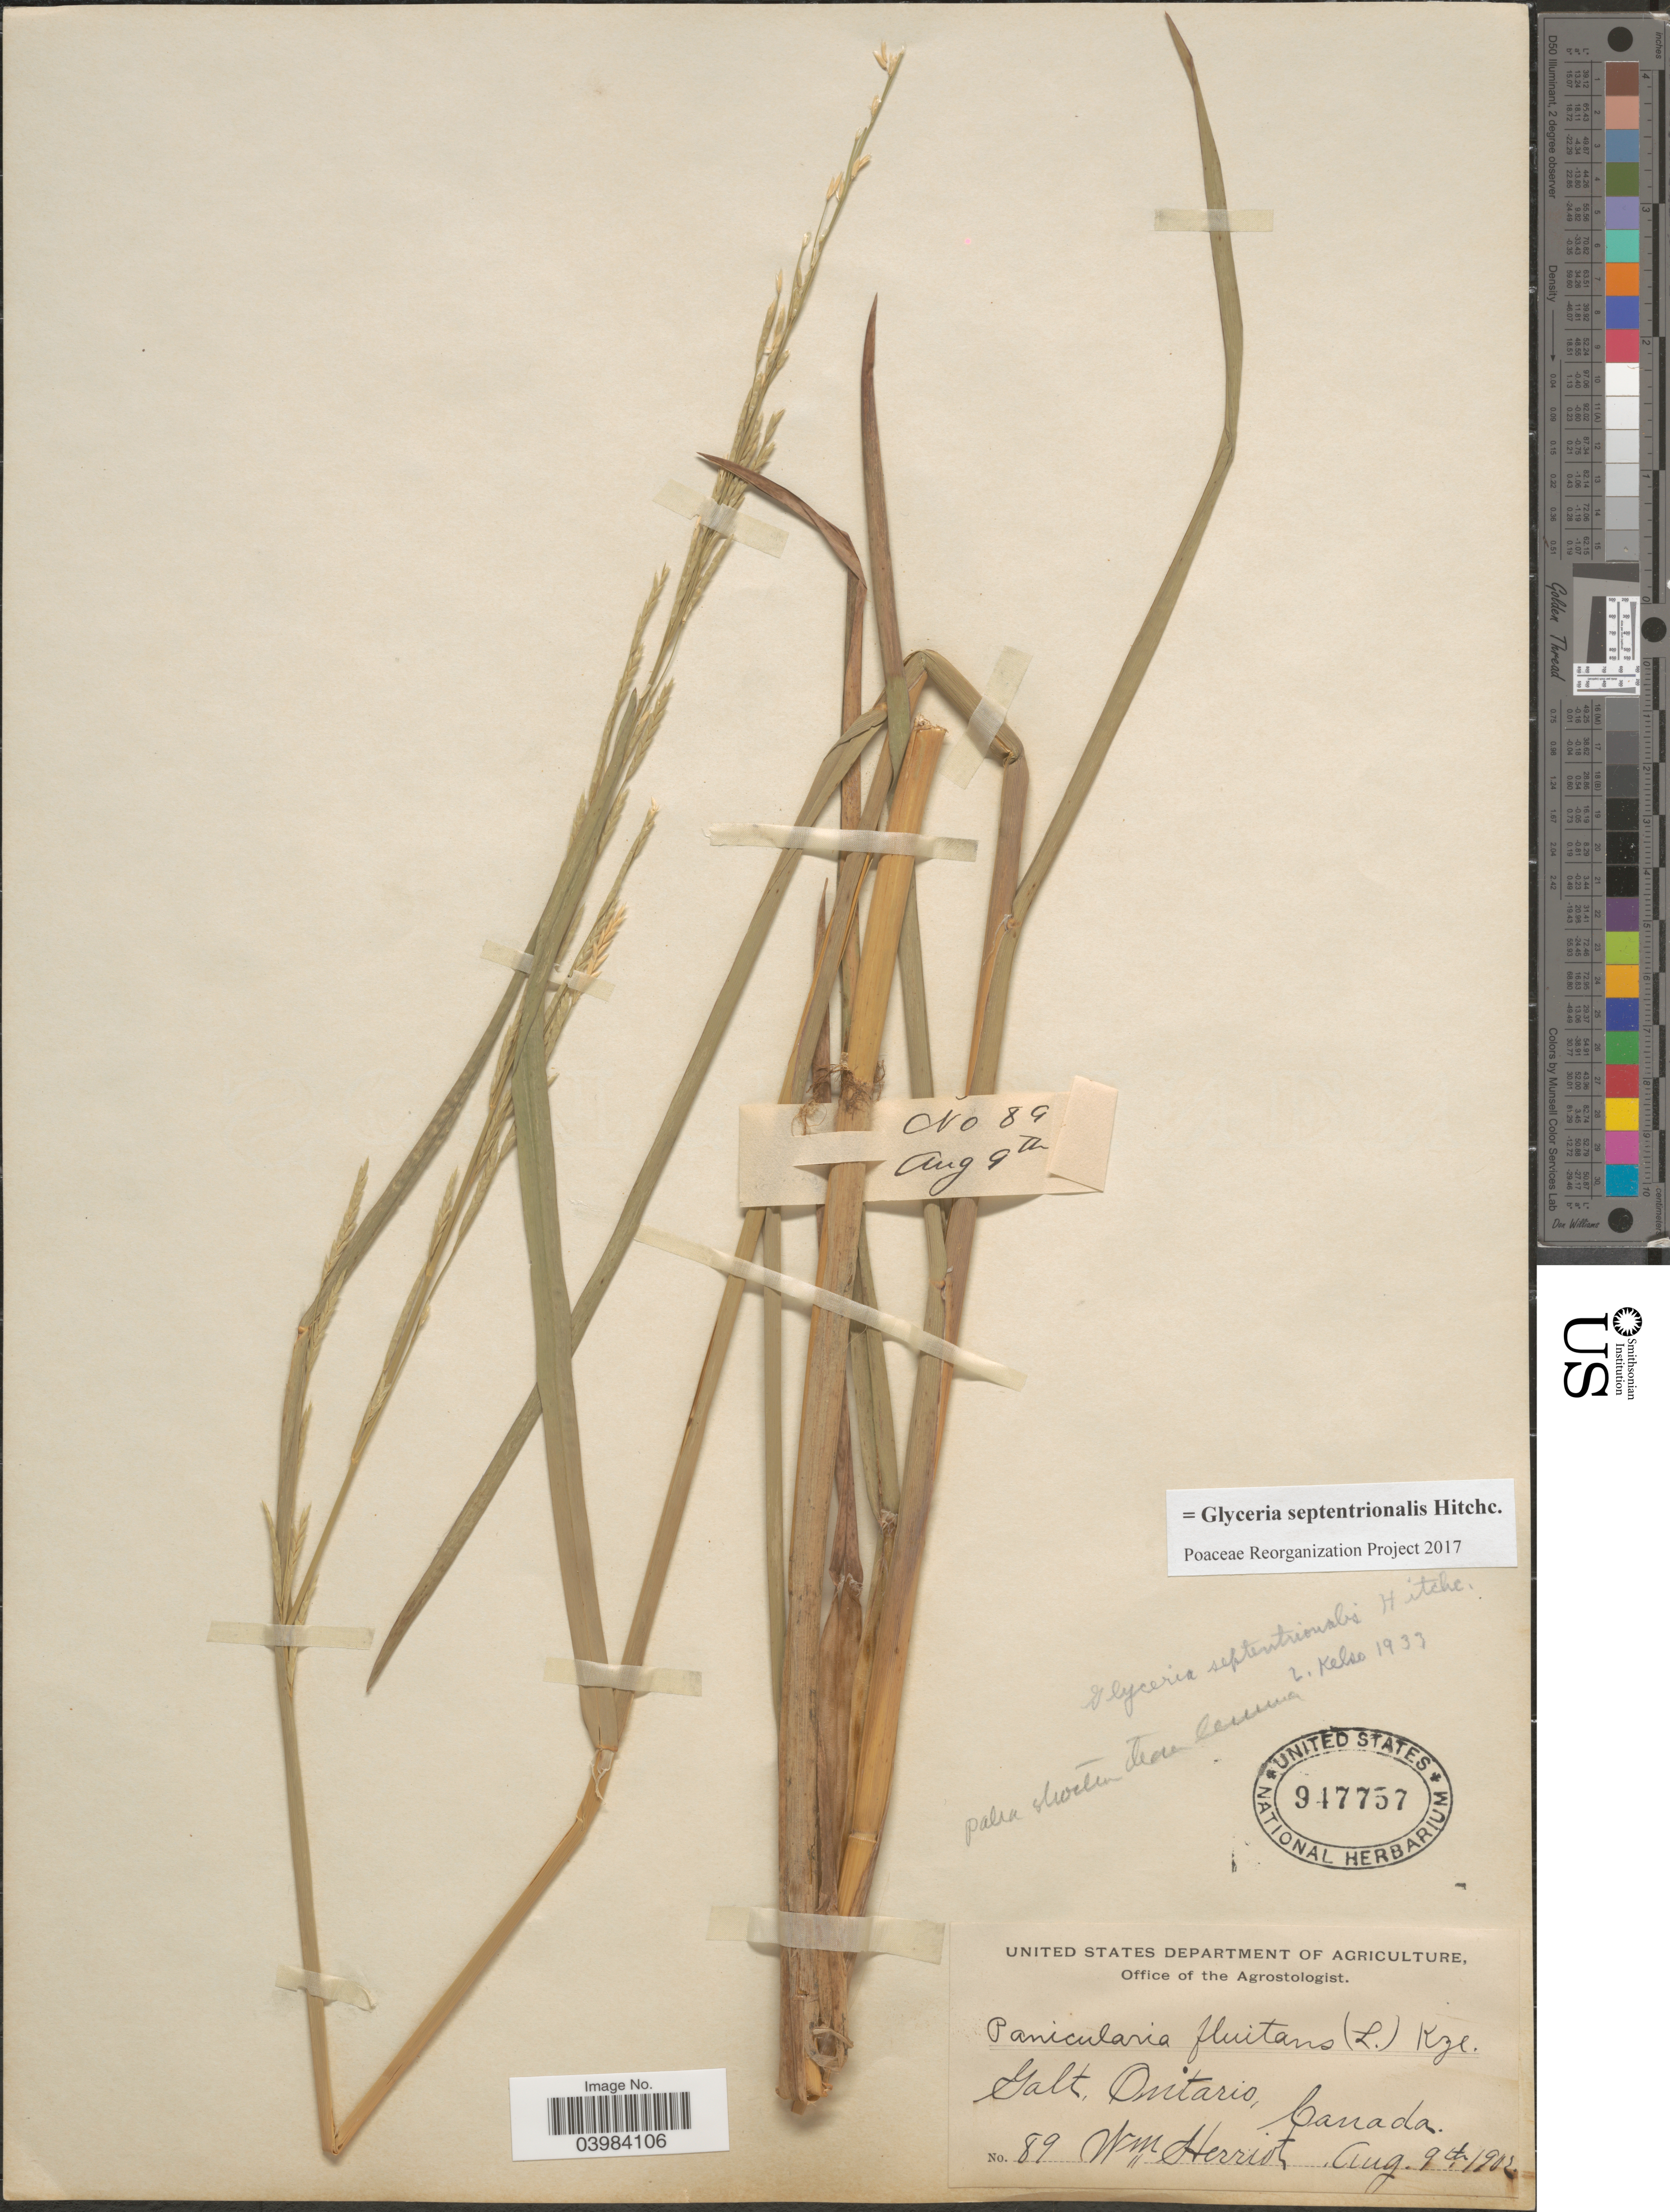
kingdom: Plantae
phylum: Tracheophyta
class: Liliopsida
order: Poales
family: Poaceae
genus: Glyceria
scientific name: Glyceria septentrionalis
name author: Hitchc.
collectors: W. Herriot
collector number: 89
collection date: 1902-08-09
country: Canada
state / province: Ontario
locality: Galt.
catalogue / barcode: US 947757